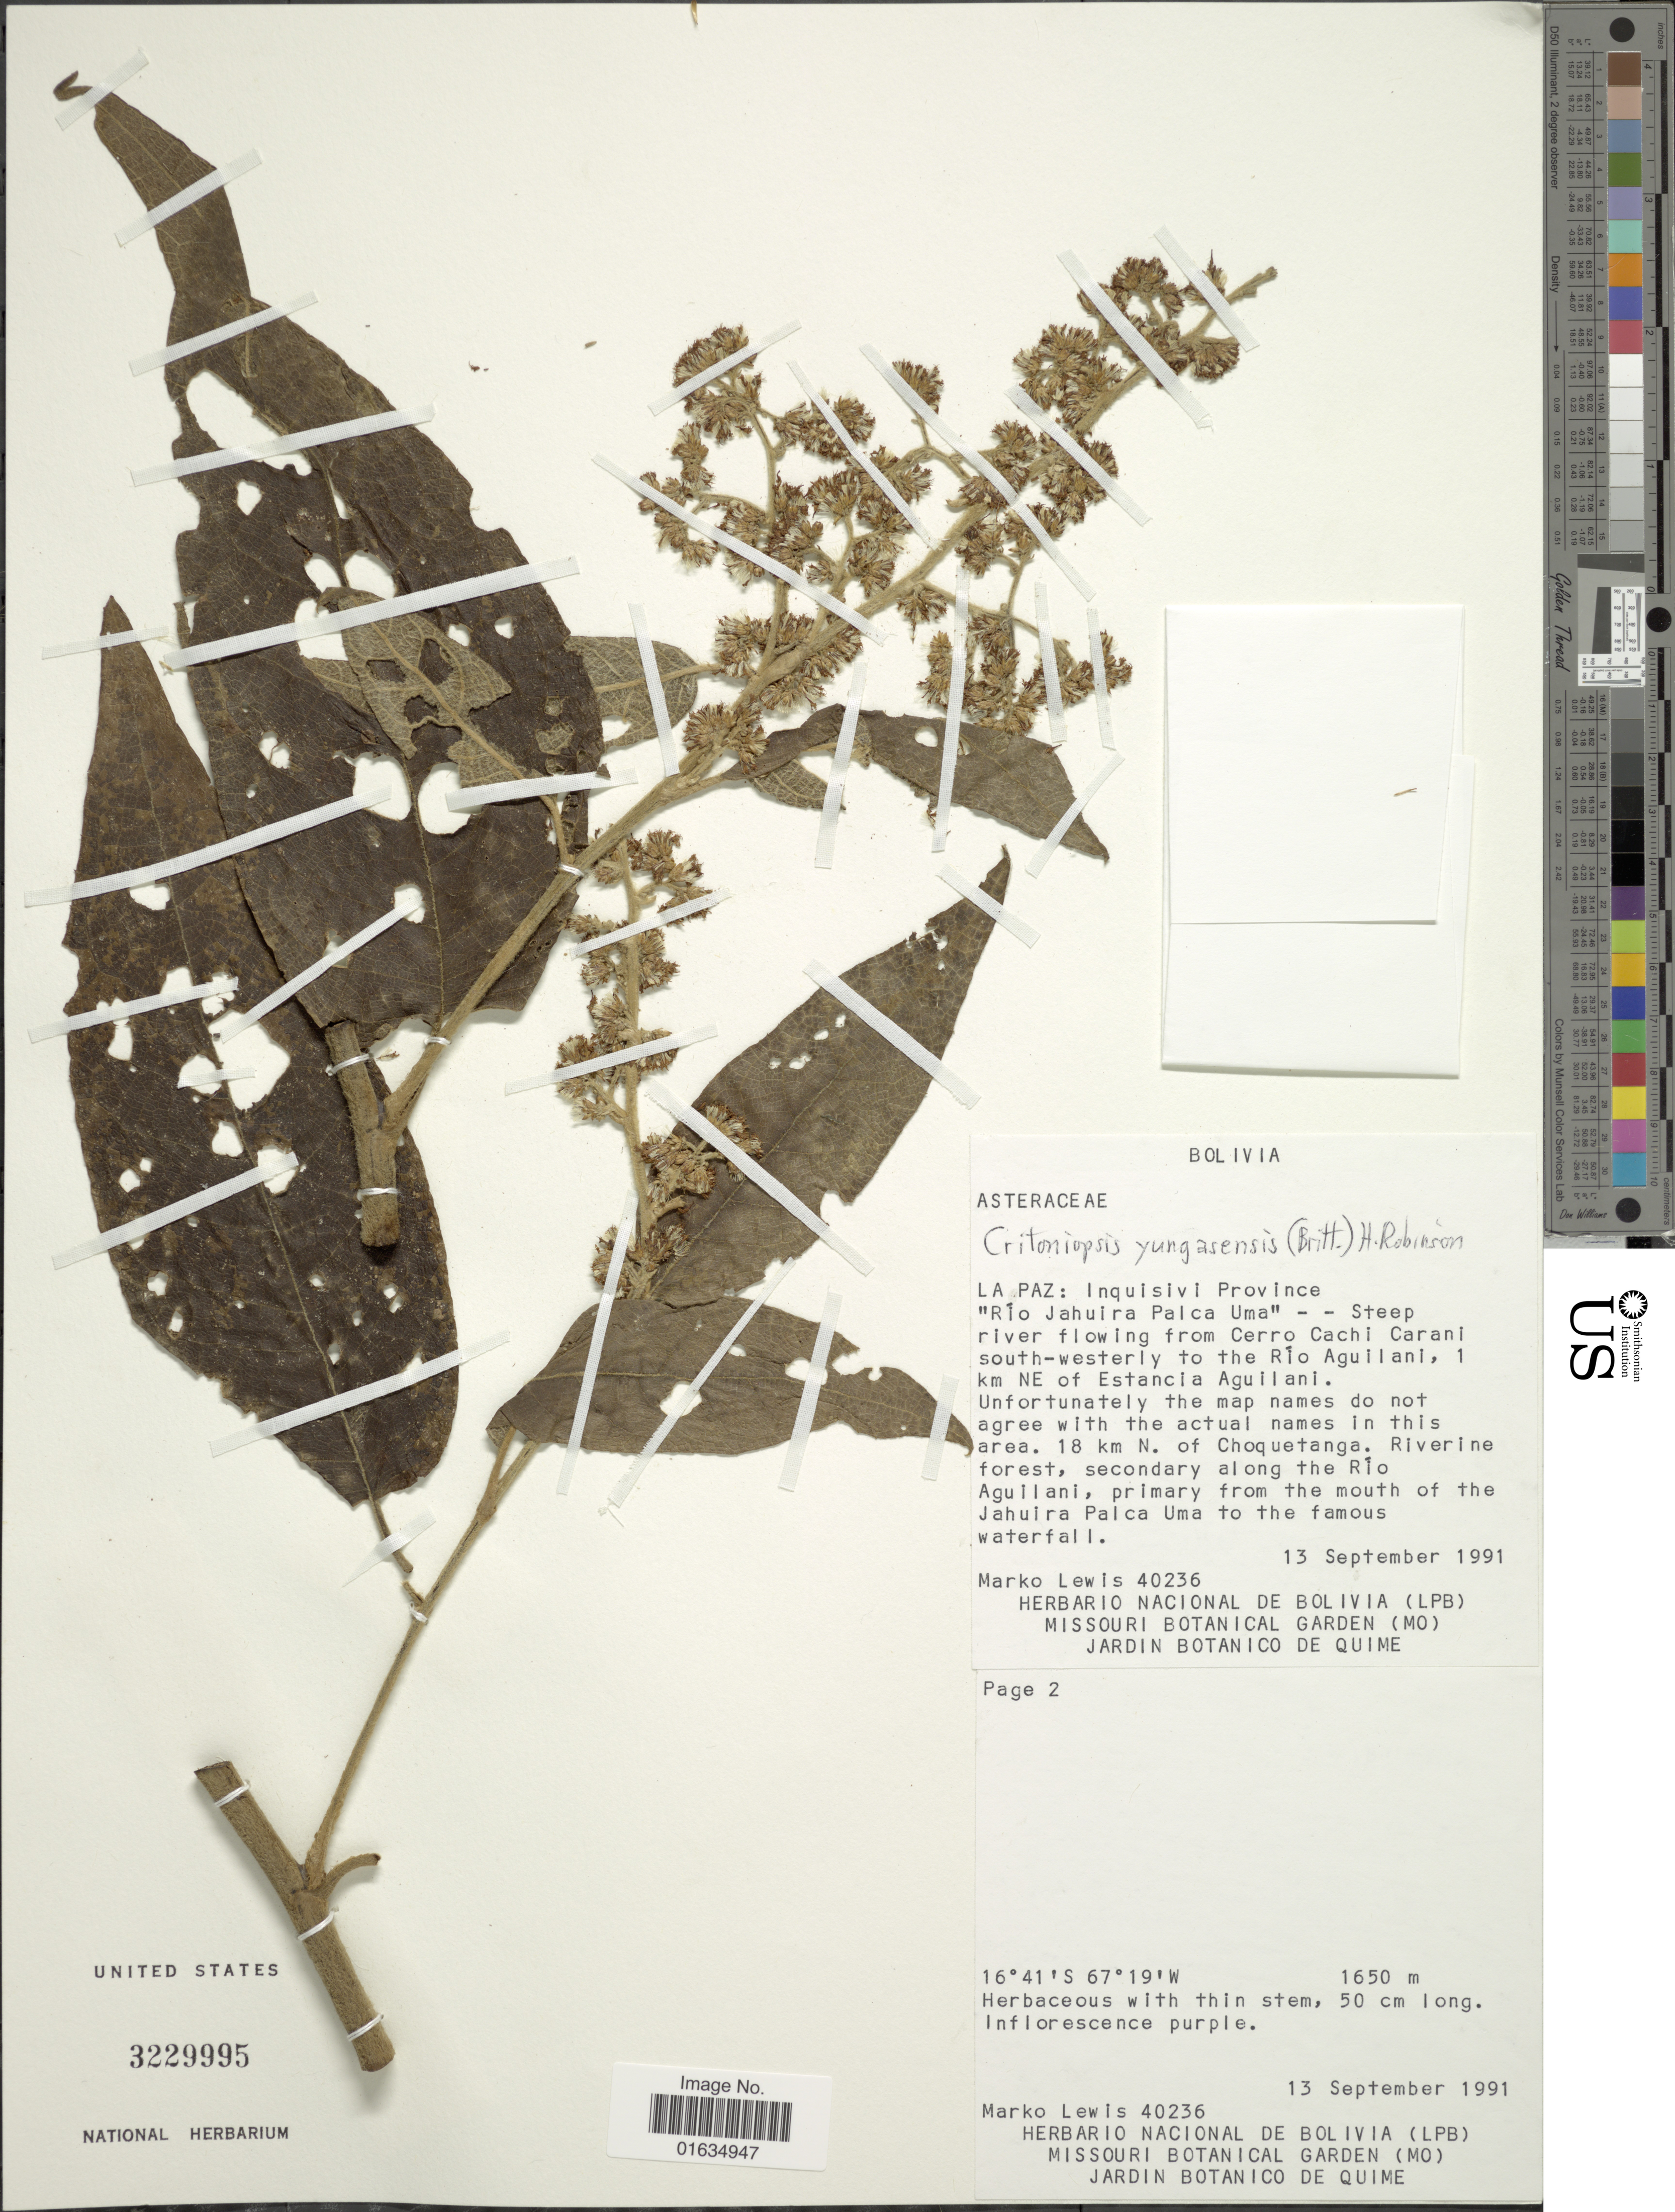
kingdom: Plantae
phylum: Tracheophyta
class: Magnoliopsida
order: Asterales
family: Asteraceae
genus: Critoniopsis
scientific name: Critoniopsis yungasensis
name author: (Britton) H. Rob.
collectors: M. A. Lewis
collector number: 40236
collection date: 1991-09-13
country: Bolivia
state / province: La Paz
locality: Inquisiva Province, Rio Jahuira Palca Uma, from Cerro Cachi Carani south-westerly to the Rio Aguilani, 1 km NE of Estancia Aguilani, 18 km N of Choquetanga, along the Rio Aguilani, from the mouth of the Jahuira Palca Uma to the famous waterfall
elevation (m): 1650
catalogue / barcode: US 3229995